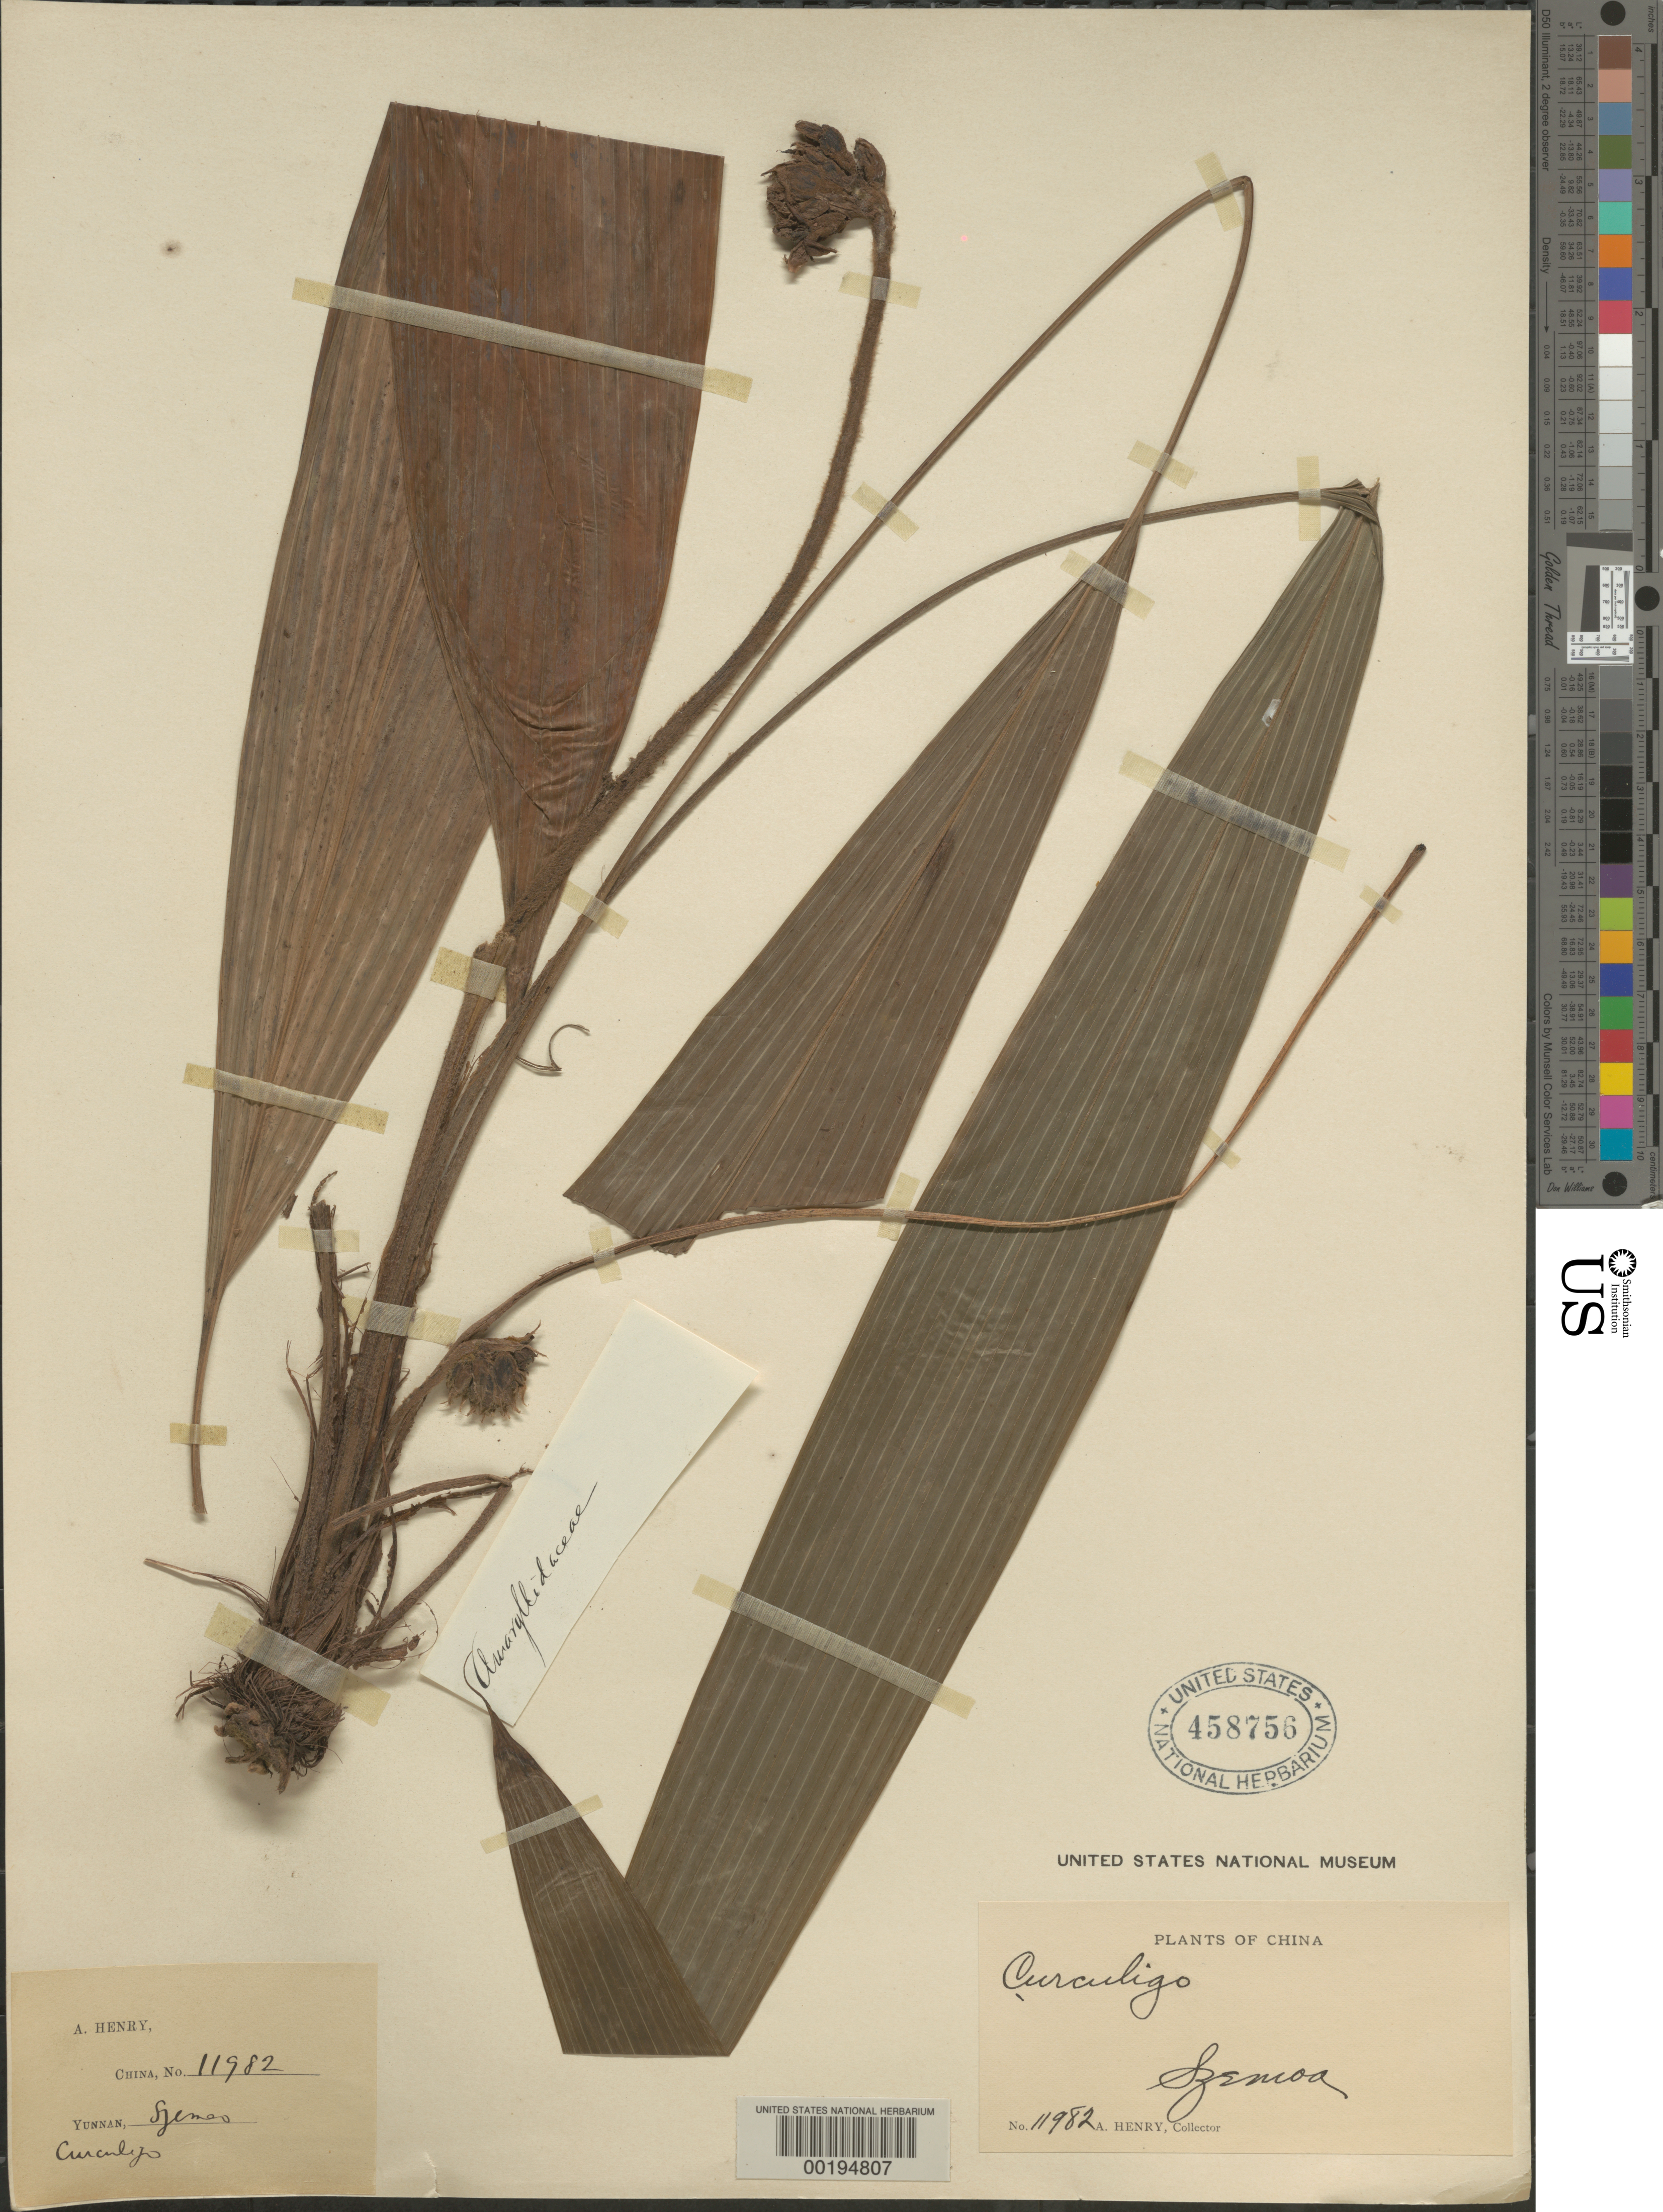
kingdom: Plantae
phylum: Tracheophyta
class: Liliopsida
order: Asparagales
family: Hypoxidaceae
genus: Curculigo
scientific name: Curculigo sp.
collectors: A. Henry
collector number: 11982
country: China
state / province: Yunnan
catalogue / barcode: US 458756